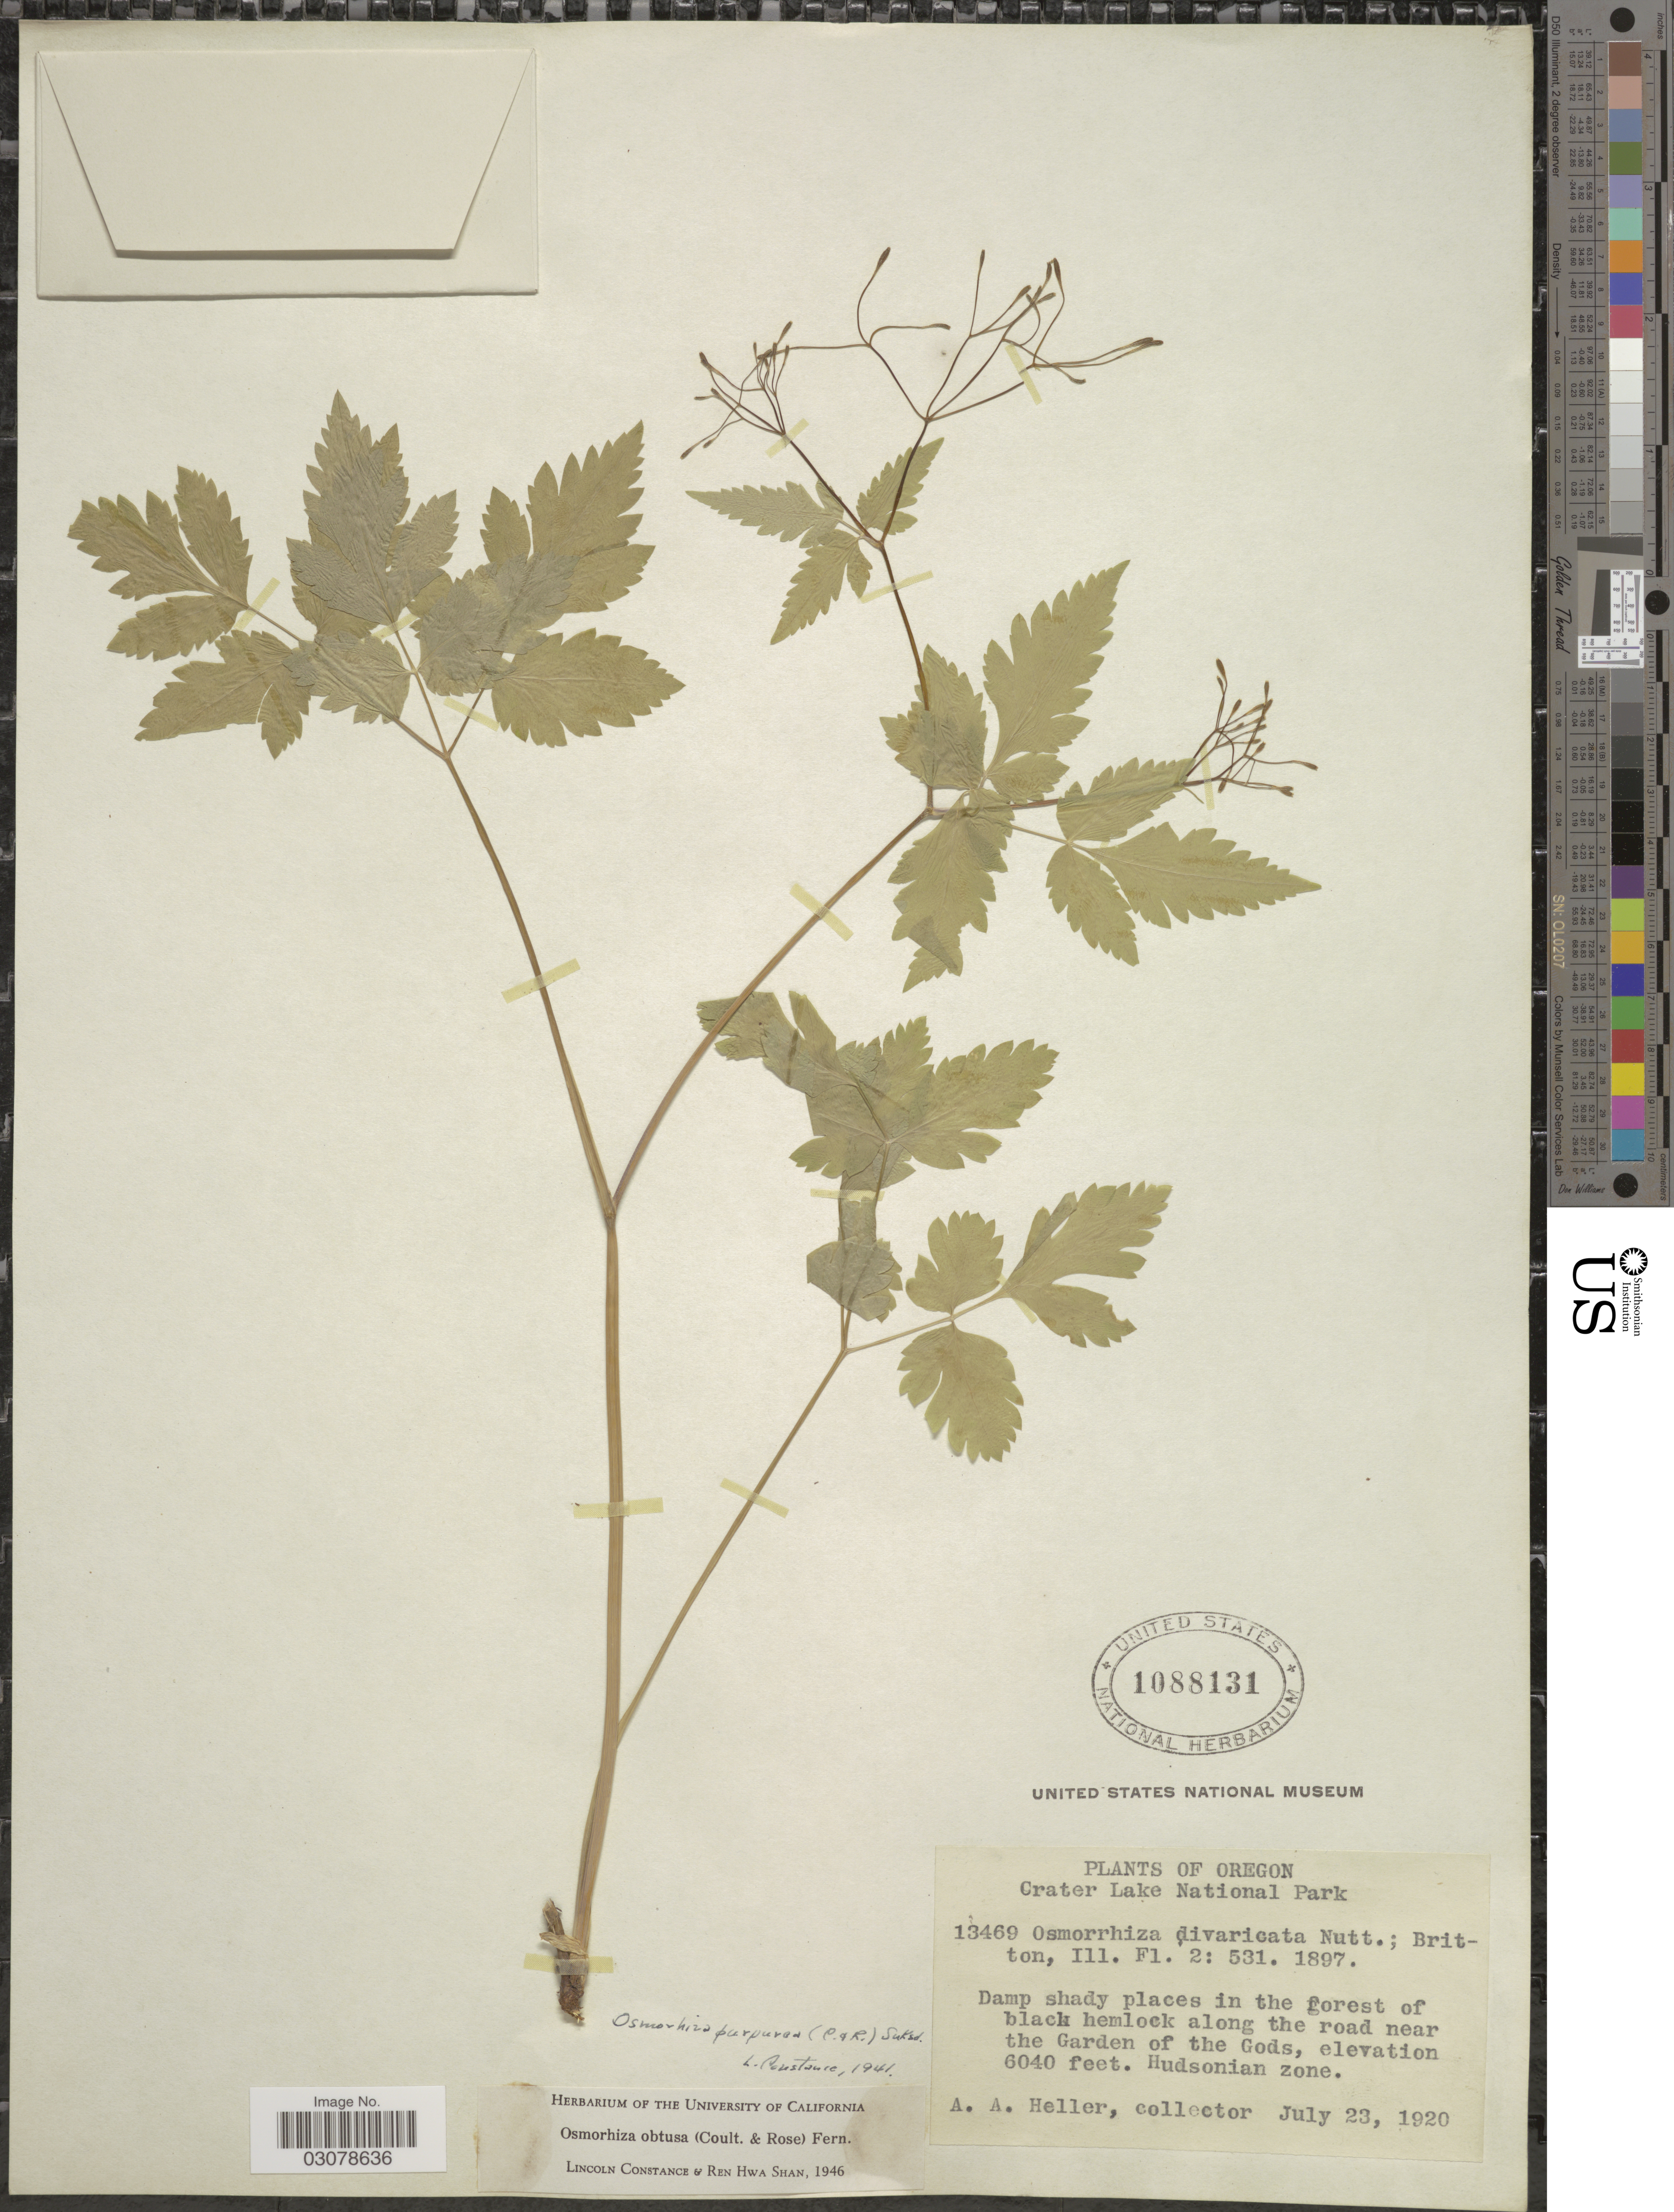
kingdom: Plantae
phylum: Tracheophyta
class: Magnoliopsida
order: Apiales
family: Apiaceae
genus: Osmorhiza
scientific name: Osmorhiza obtusa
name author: (J.M. Coult. & Rose) Fernald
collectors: A. A. Heller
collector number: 13469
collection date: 1920-07-23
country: United States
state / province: Oregon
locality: Crater Lake National Park. Damp shady places in the forest of black hemlock along the road near the Garden of the Gods. Hudsonian zone.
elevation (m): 1841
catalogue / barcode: US 1088131